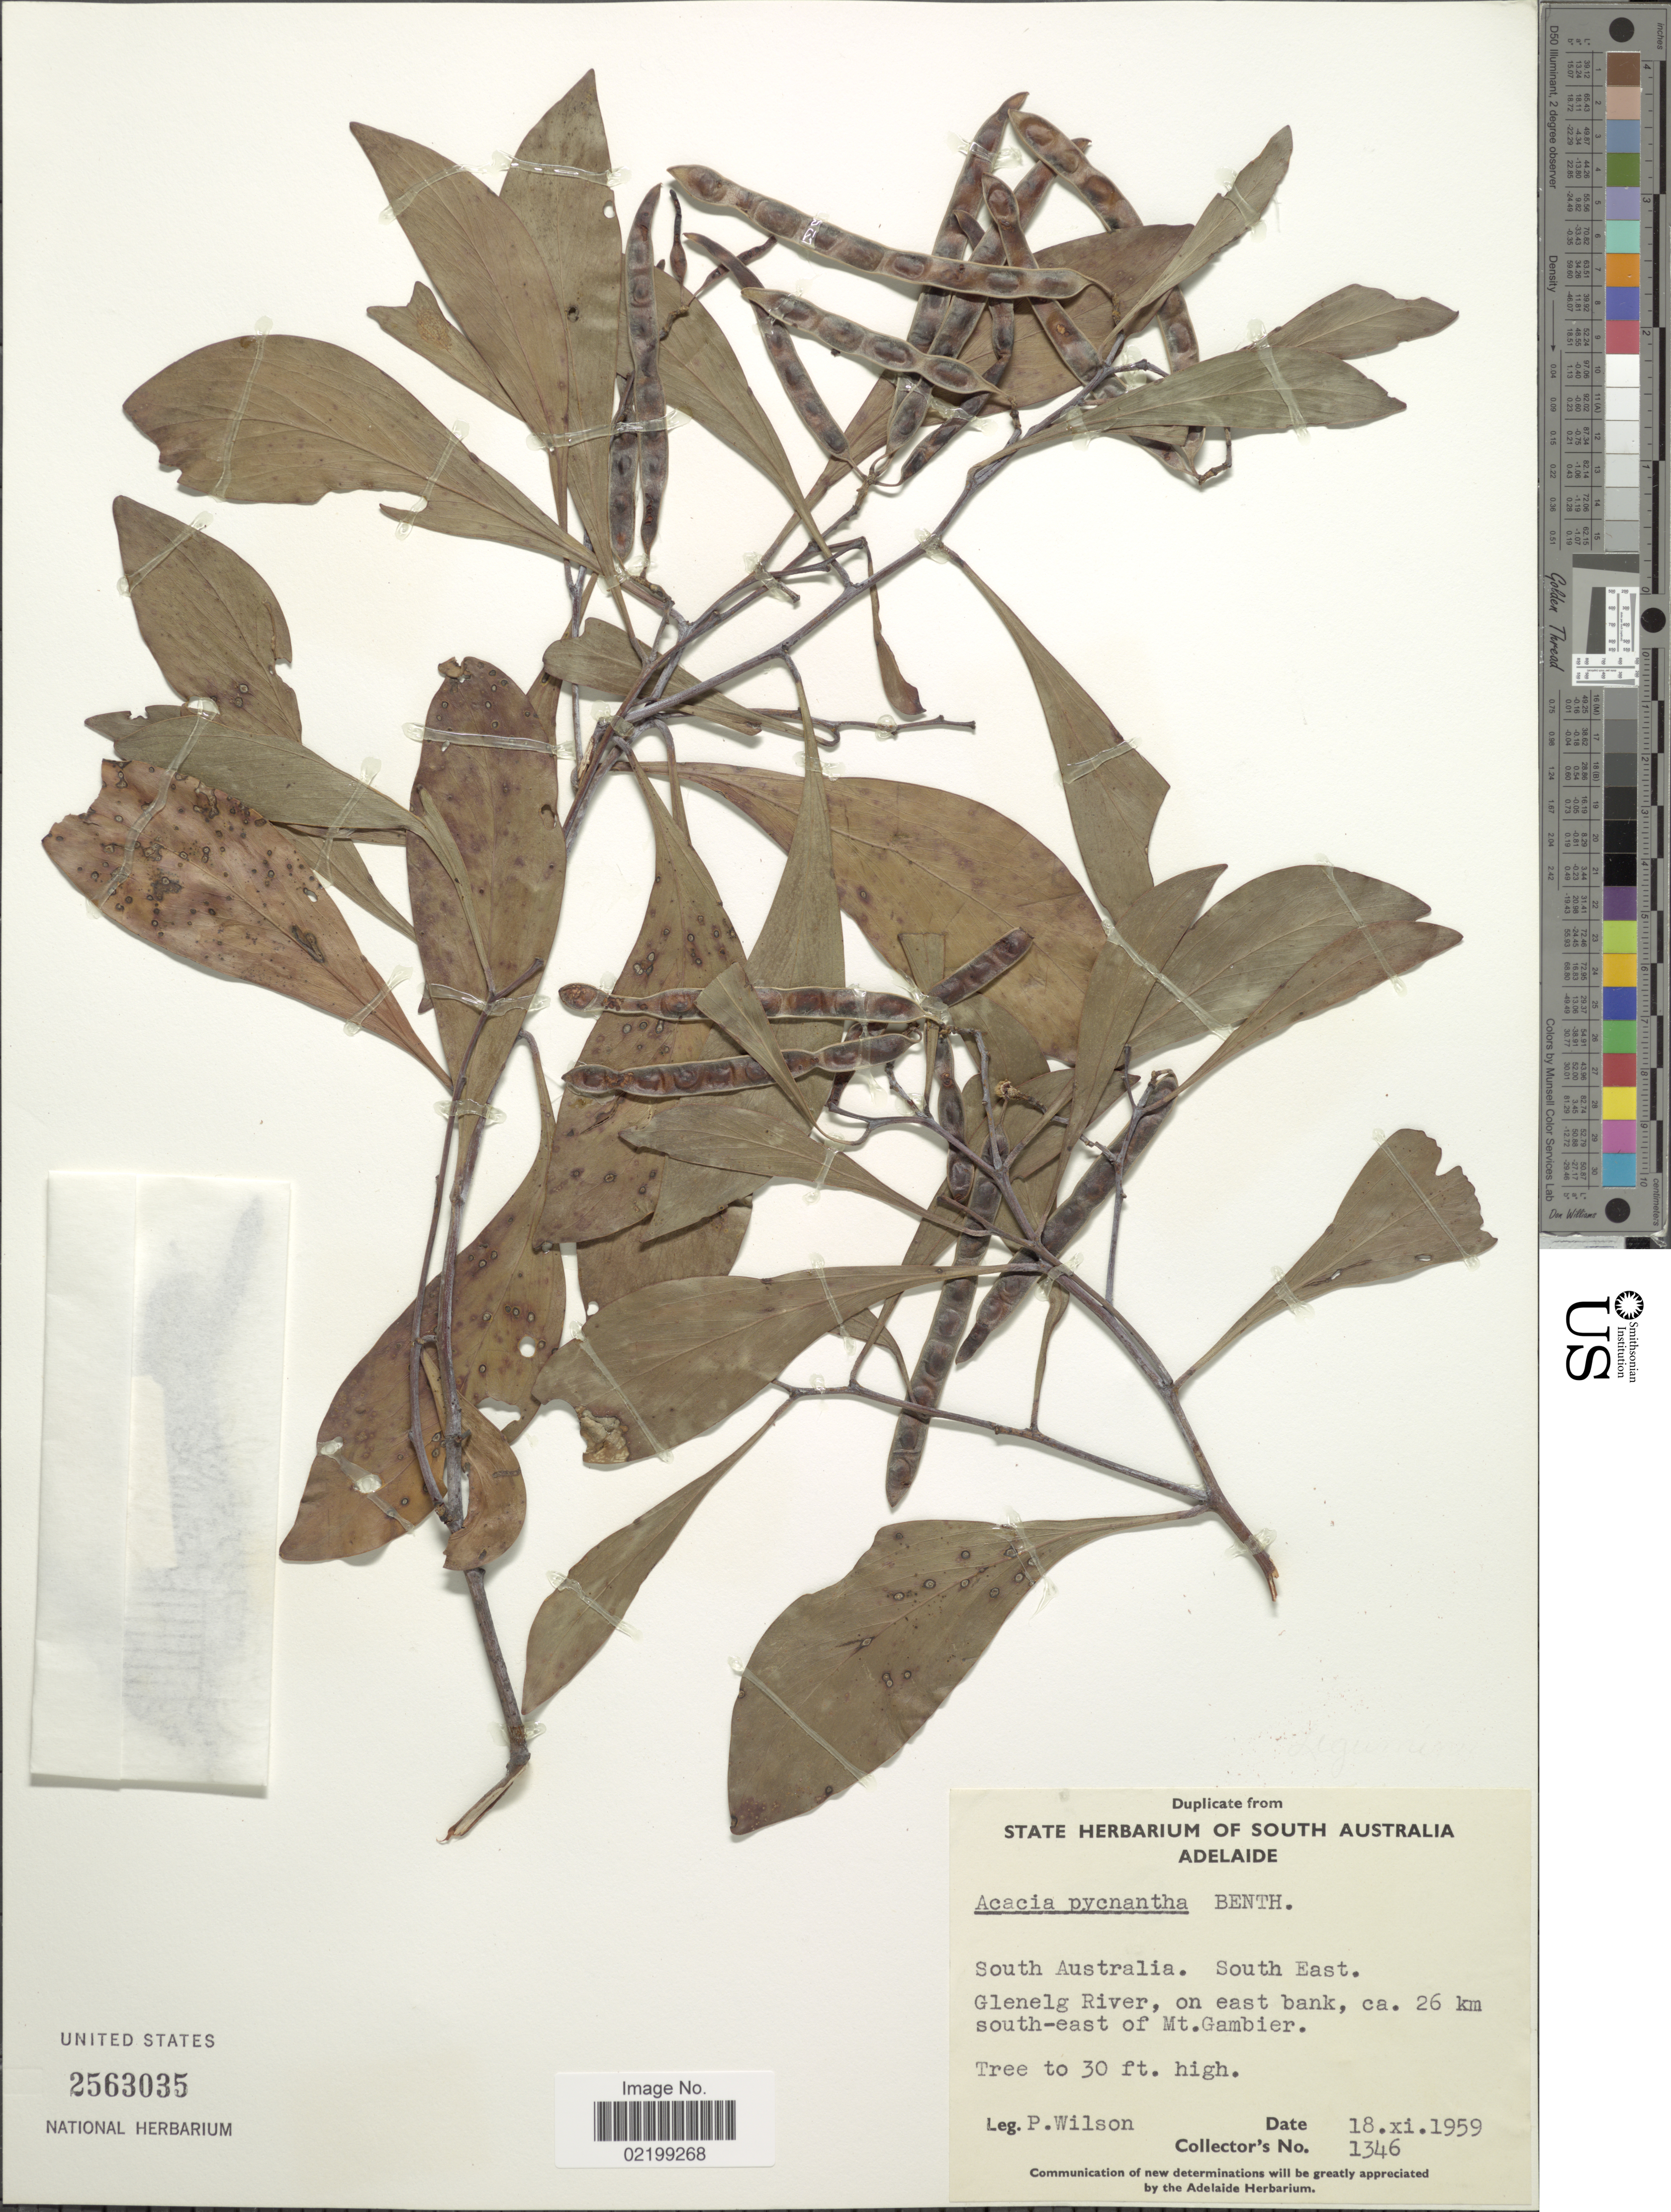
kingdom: Plantae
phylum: Tracheophyta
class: Magnoliopsida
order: Fabales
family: Fabaceae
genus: Acacia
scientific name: Acacia pycnantha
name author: Benth.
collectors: P. Wilson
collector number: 1346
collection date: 1959-11-18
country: Australia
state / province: South Australia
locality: South East, Glenelg River, on east bank, ca. 26 km south-east of Mt. Gambier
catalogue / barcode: US 2563035